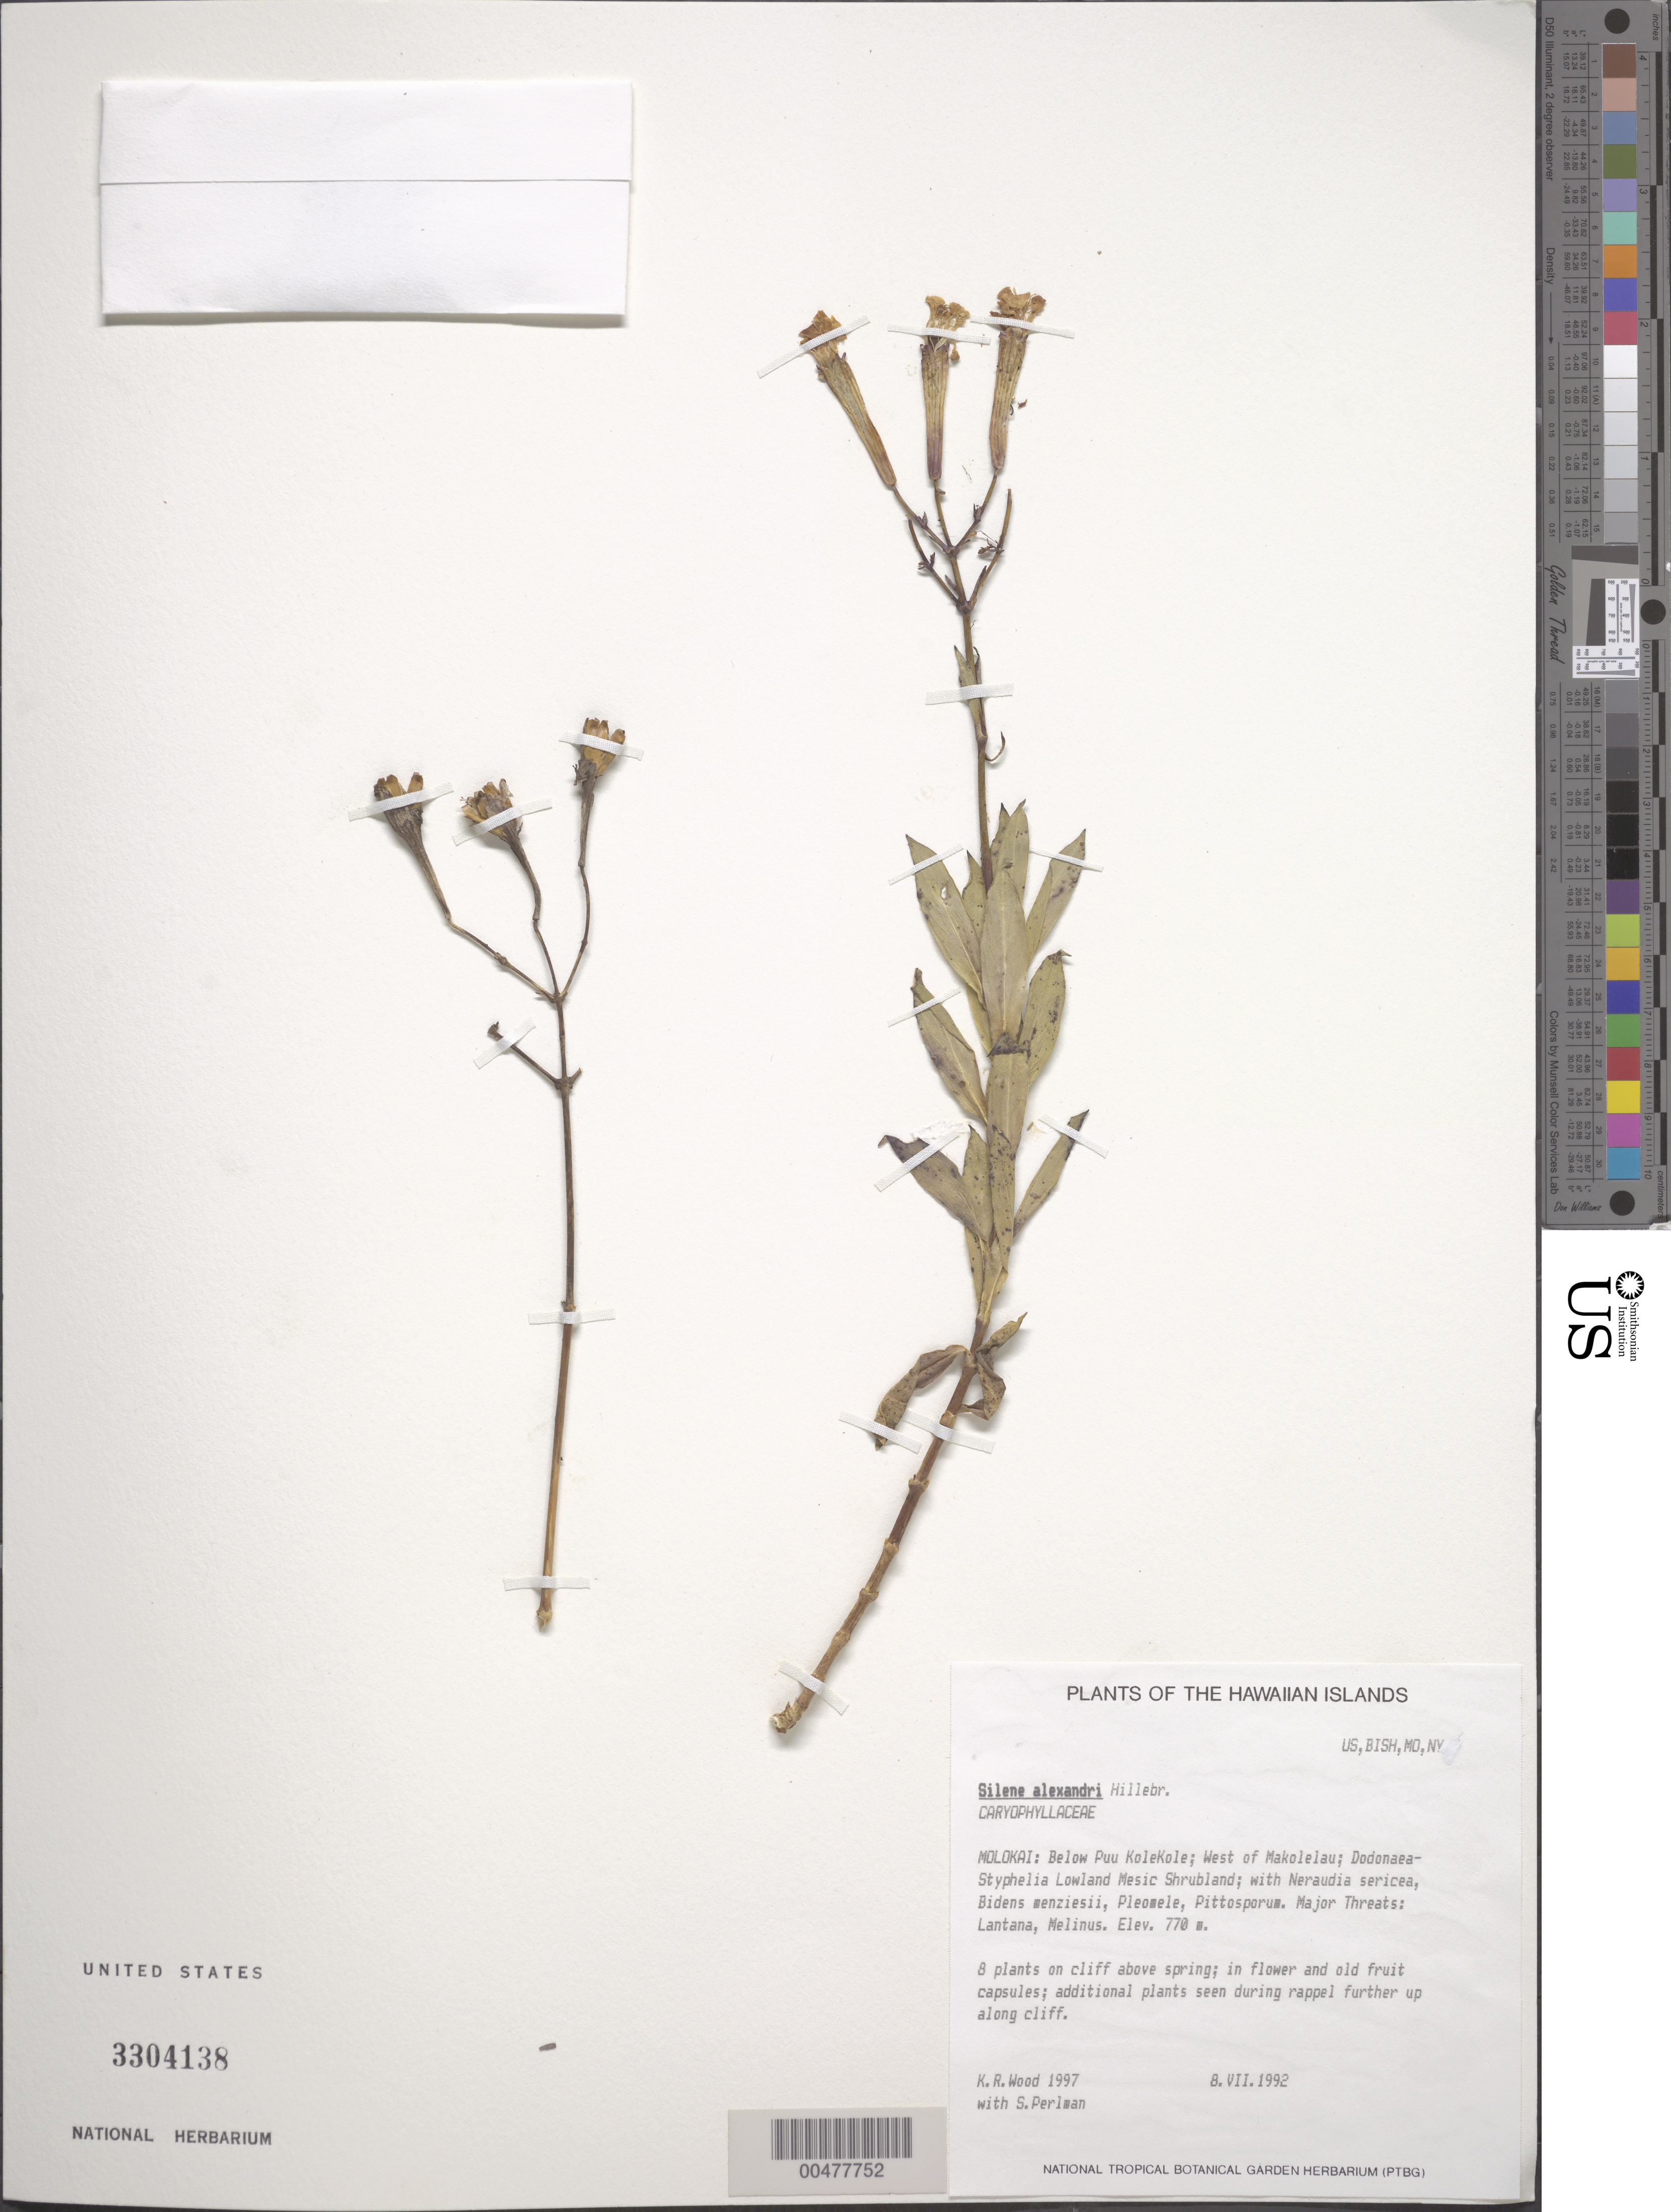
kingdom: Plantae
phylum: Tracheophyta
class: Magnoliopsida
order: Caryophyllales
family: Caryophyllaceae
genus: Silene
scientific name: Silene alexandri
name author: Hillebr.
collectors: K. R. Wood & S. P. Perlman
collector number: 1997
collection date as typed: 8 Jul 1992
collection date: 1992-07-08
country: United States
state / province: Hawaii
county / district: Maui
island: Moloka'i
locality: Below Puu Kolekole, W of Makolelau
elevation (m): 770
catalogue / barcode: US 3304138